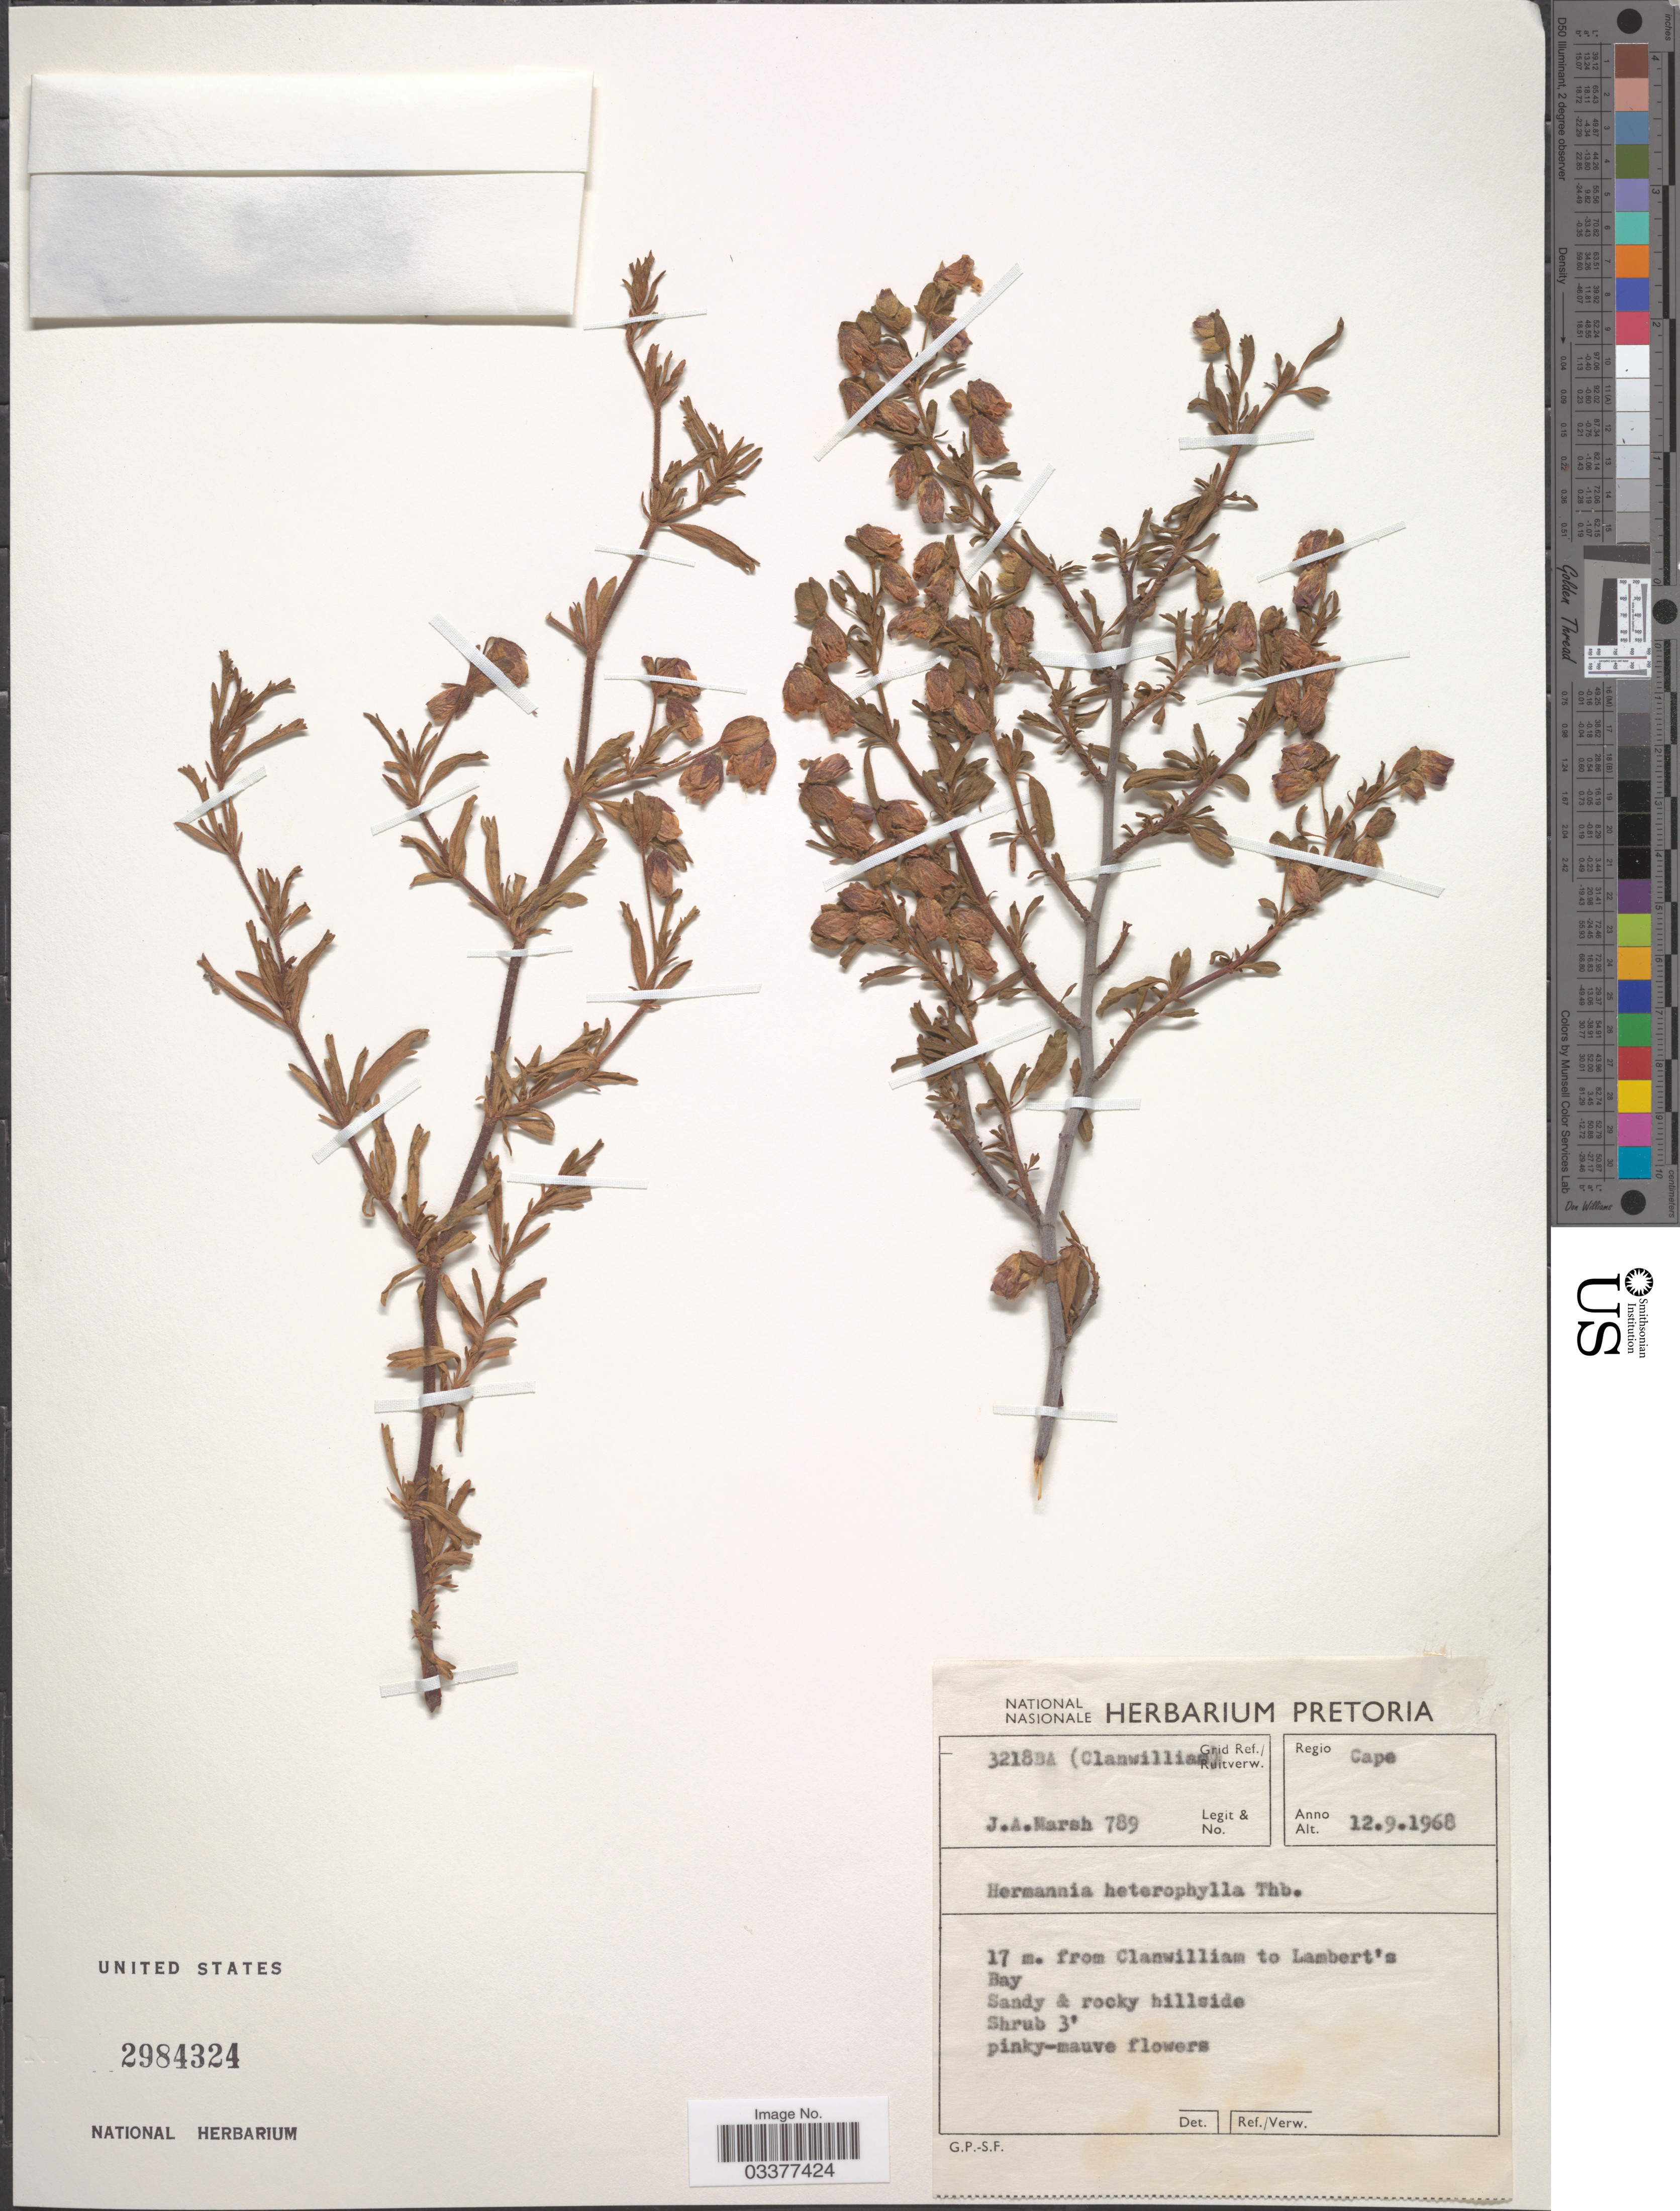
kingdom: Plantae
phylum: Tracheophyta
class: Magnoliopsida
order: Malvales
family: Malvaceae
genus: Hermannia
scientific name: Hermannia heterophylla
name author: Thunb.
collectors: J. Marsh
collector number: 789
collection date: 1968-09-12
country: South Africa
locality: Grid Ref./ Ruitverw. 3218BA (Clanwilliam). Regio Cape. 17 m. from Clanwilliam to Lambert's Bay.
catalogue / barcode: US 2984324